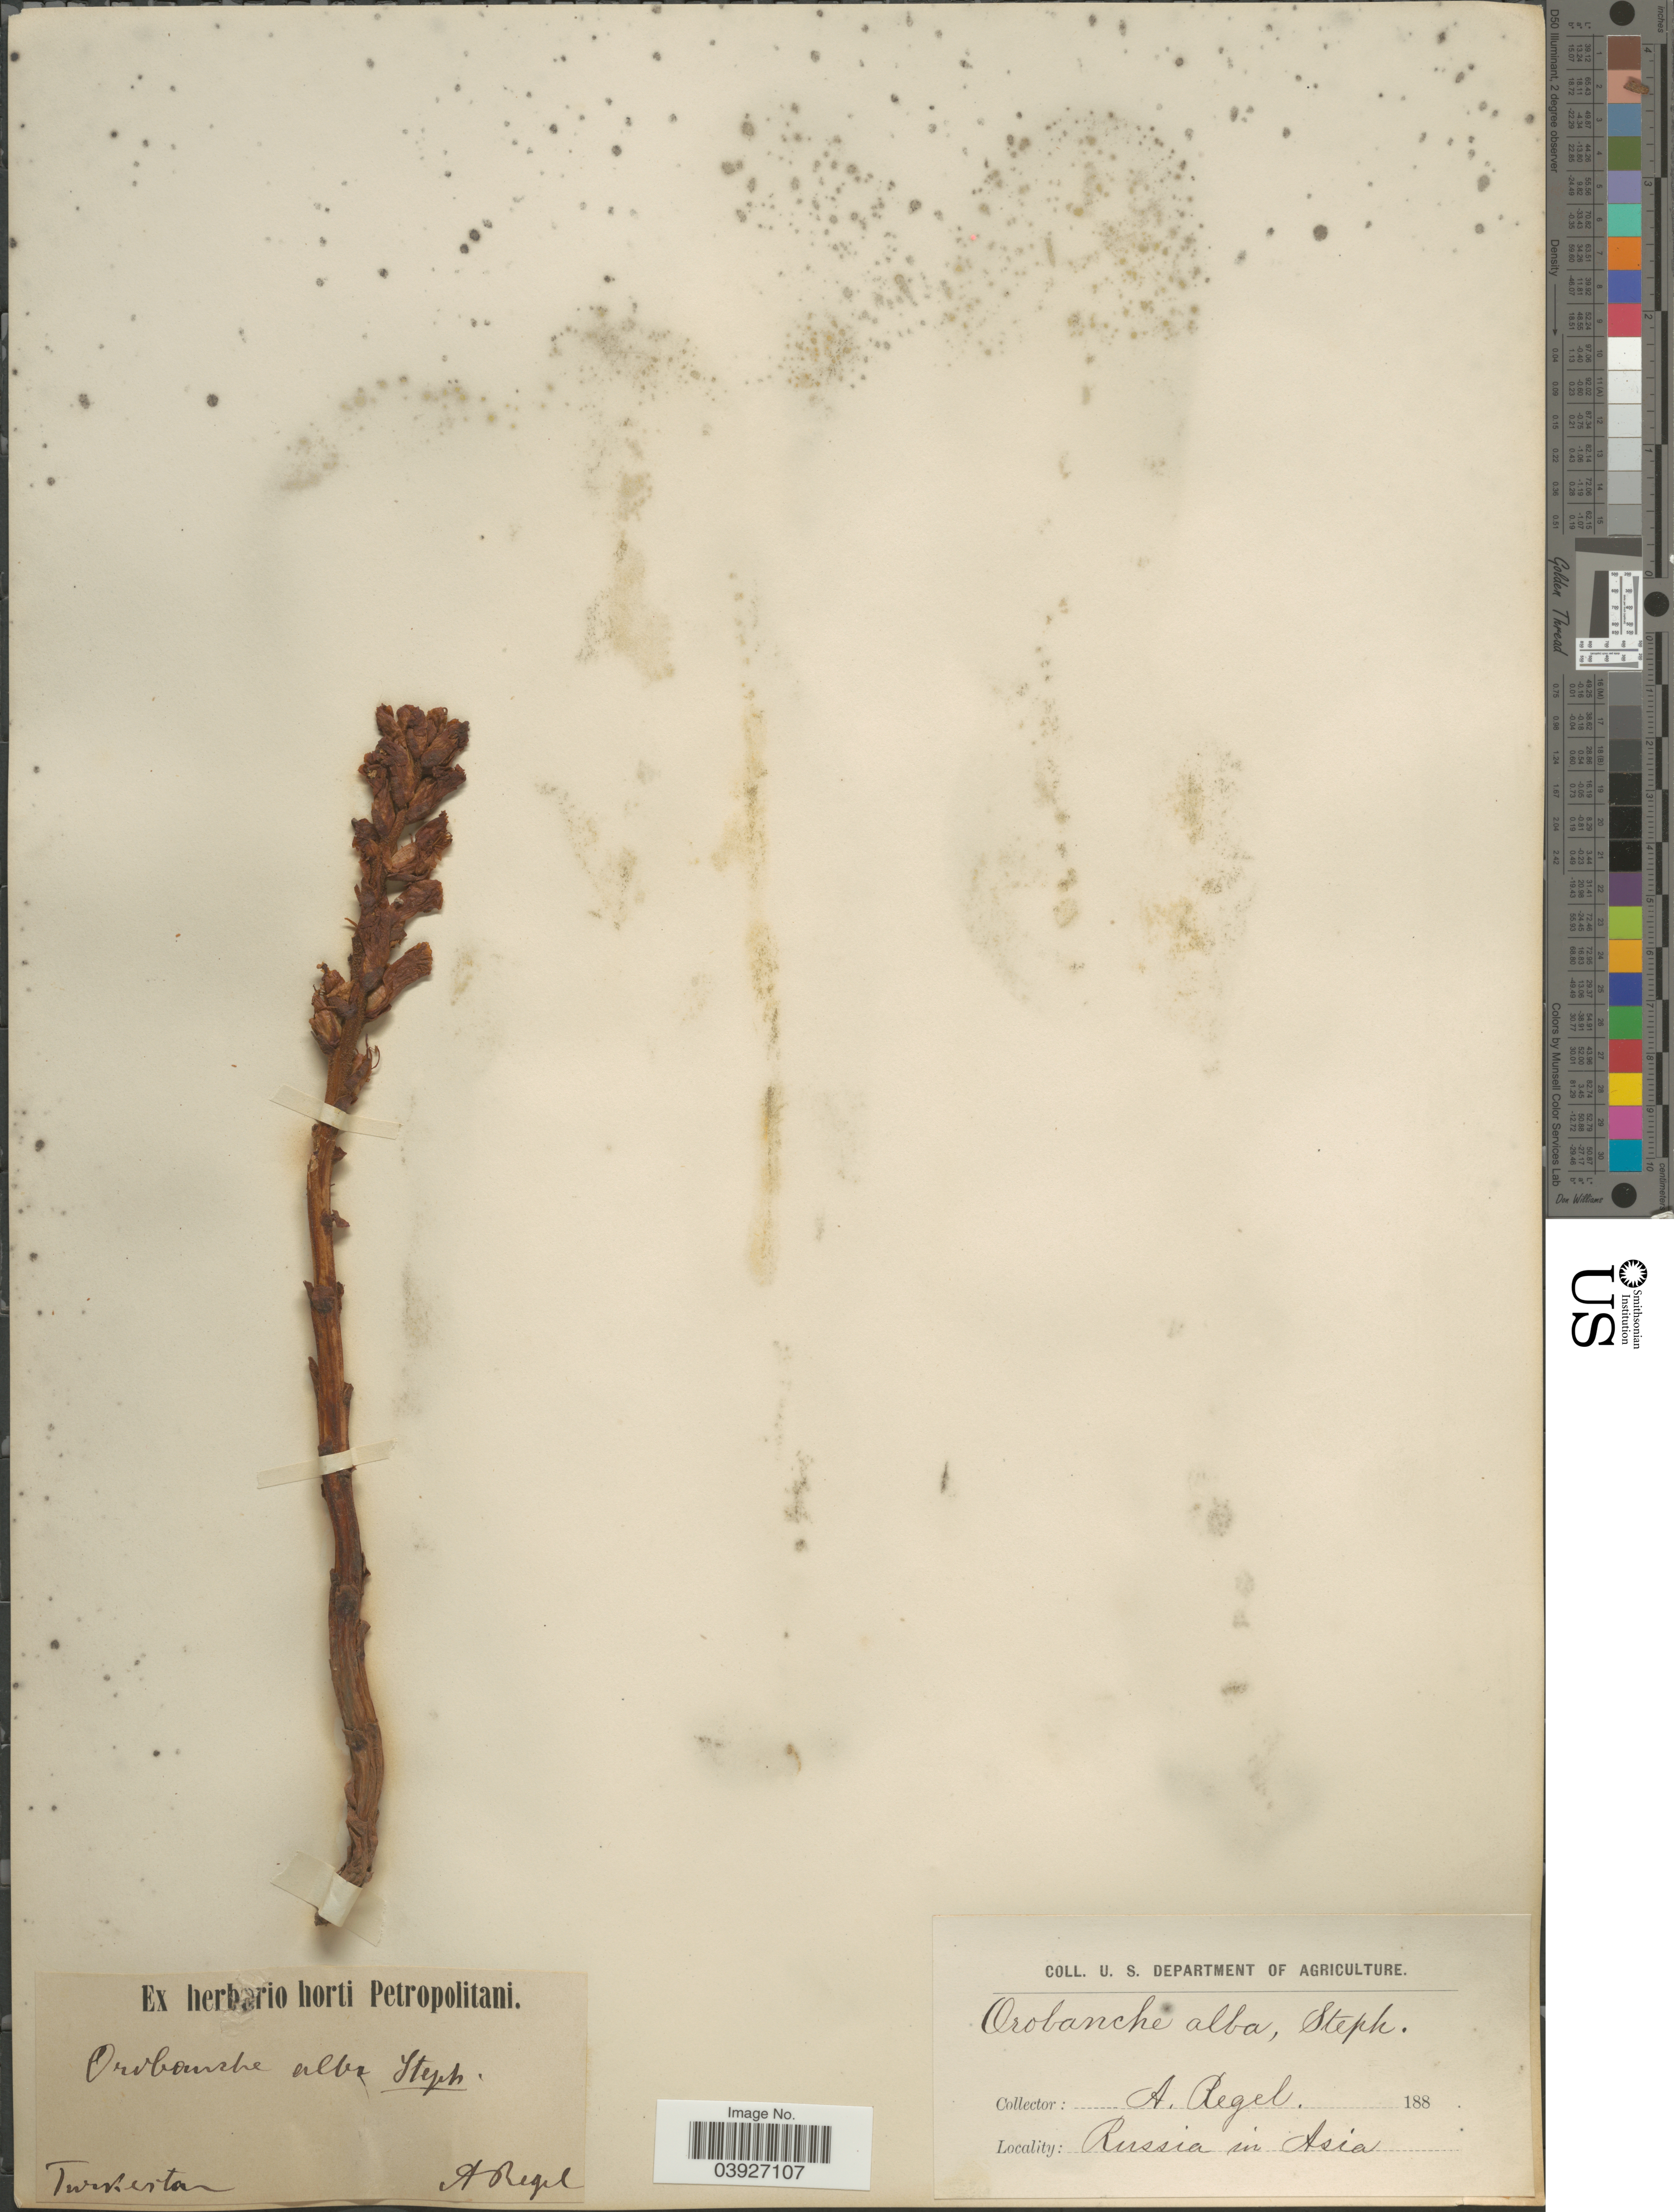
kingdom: Plantae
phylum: Tracheophyta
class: Magnoliopsida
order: Lamiales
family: Orobanchaceae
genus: Orobanche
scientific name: Orobanche alba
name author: Stephan ex Willd.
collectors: A. Regel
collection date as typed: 188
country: Kazakhstan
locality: Turkistan. Russia in Asia.